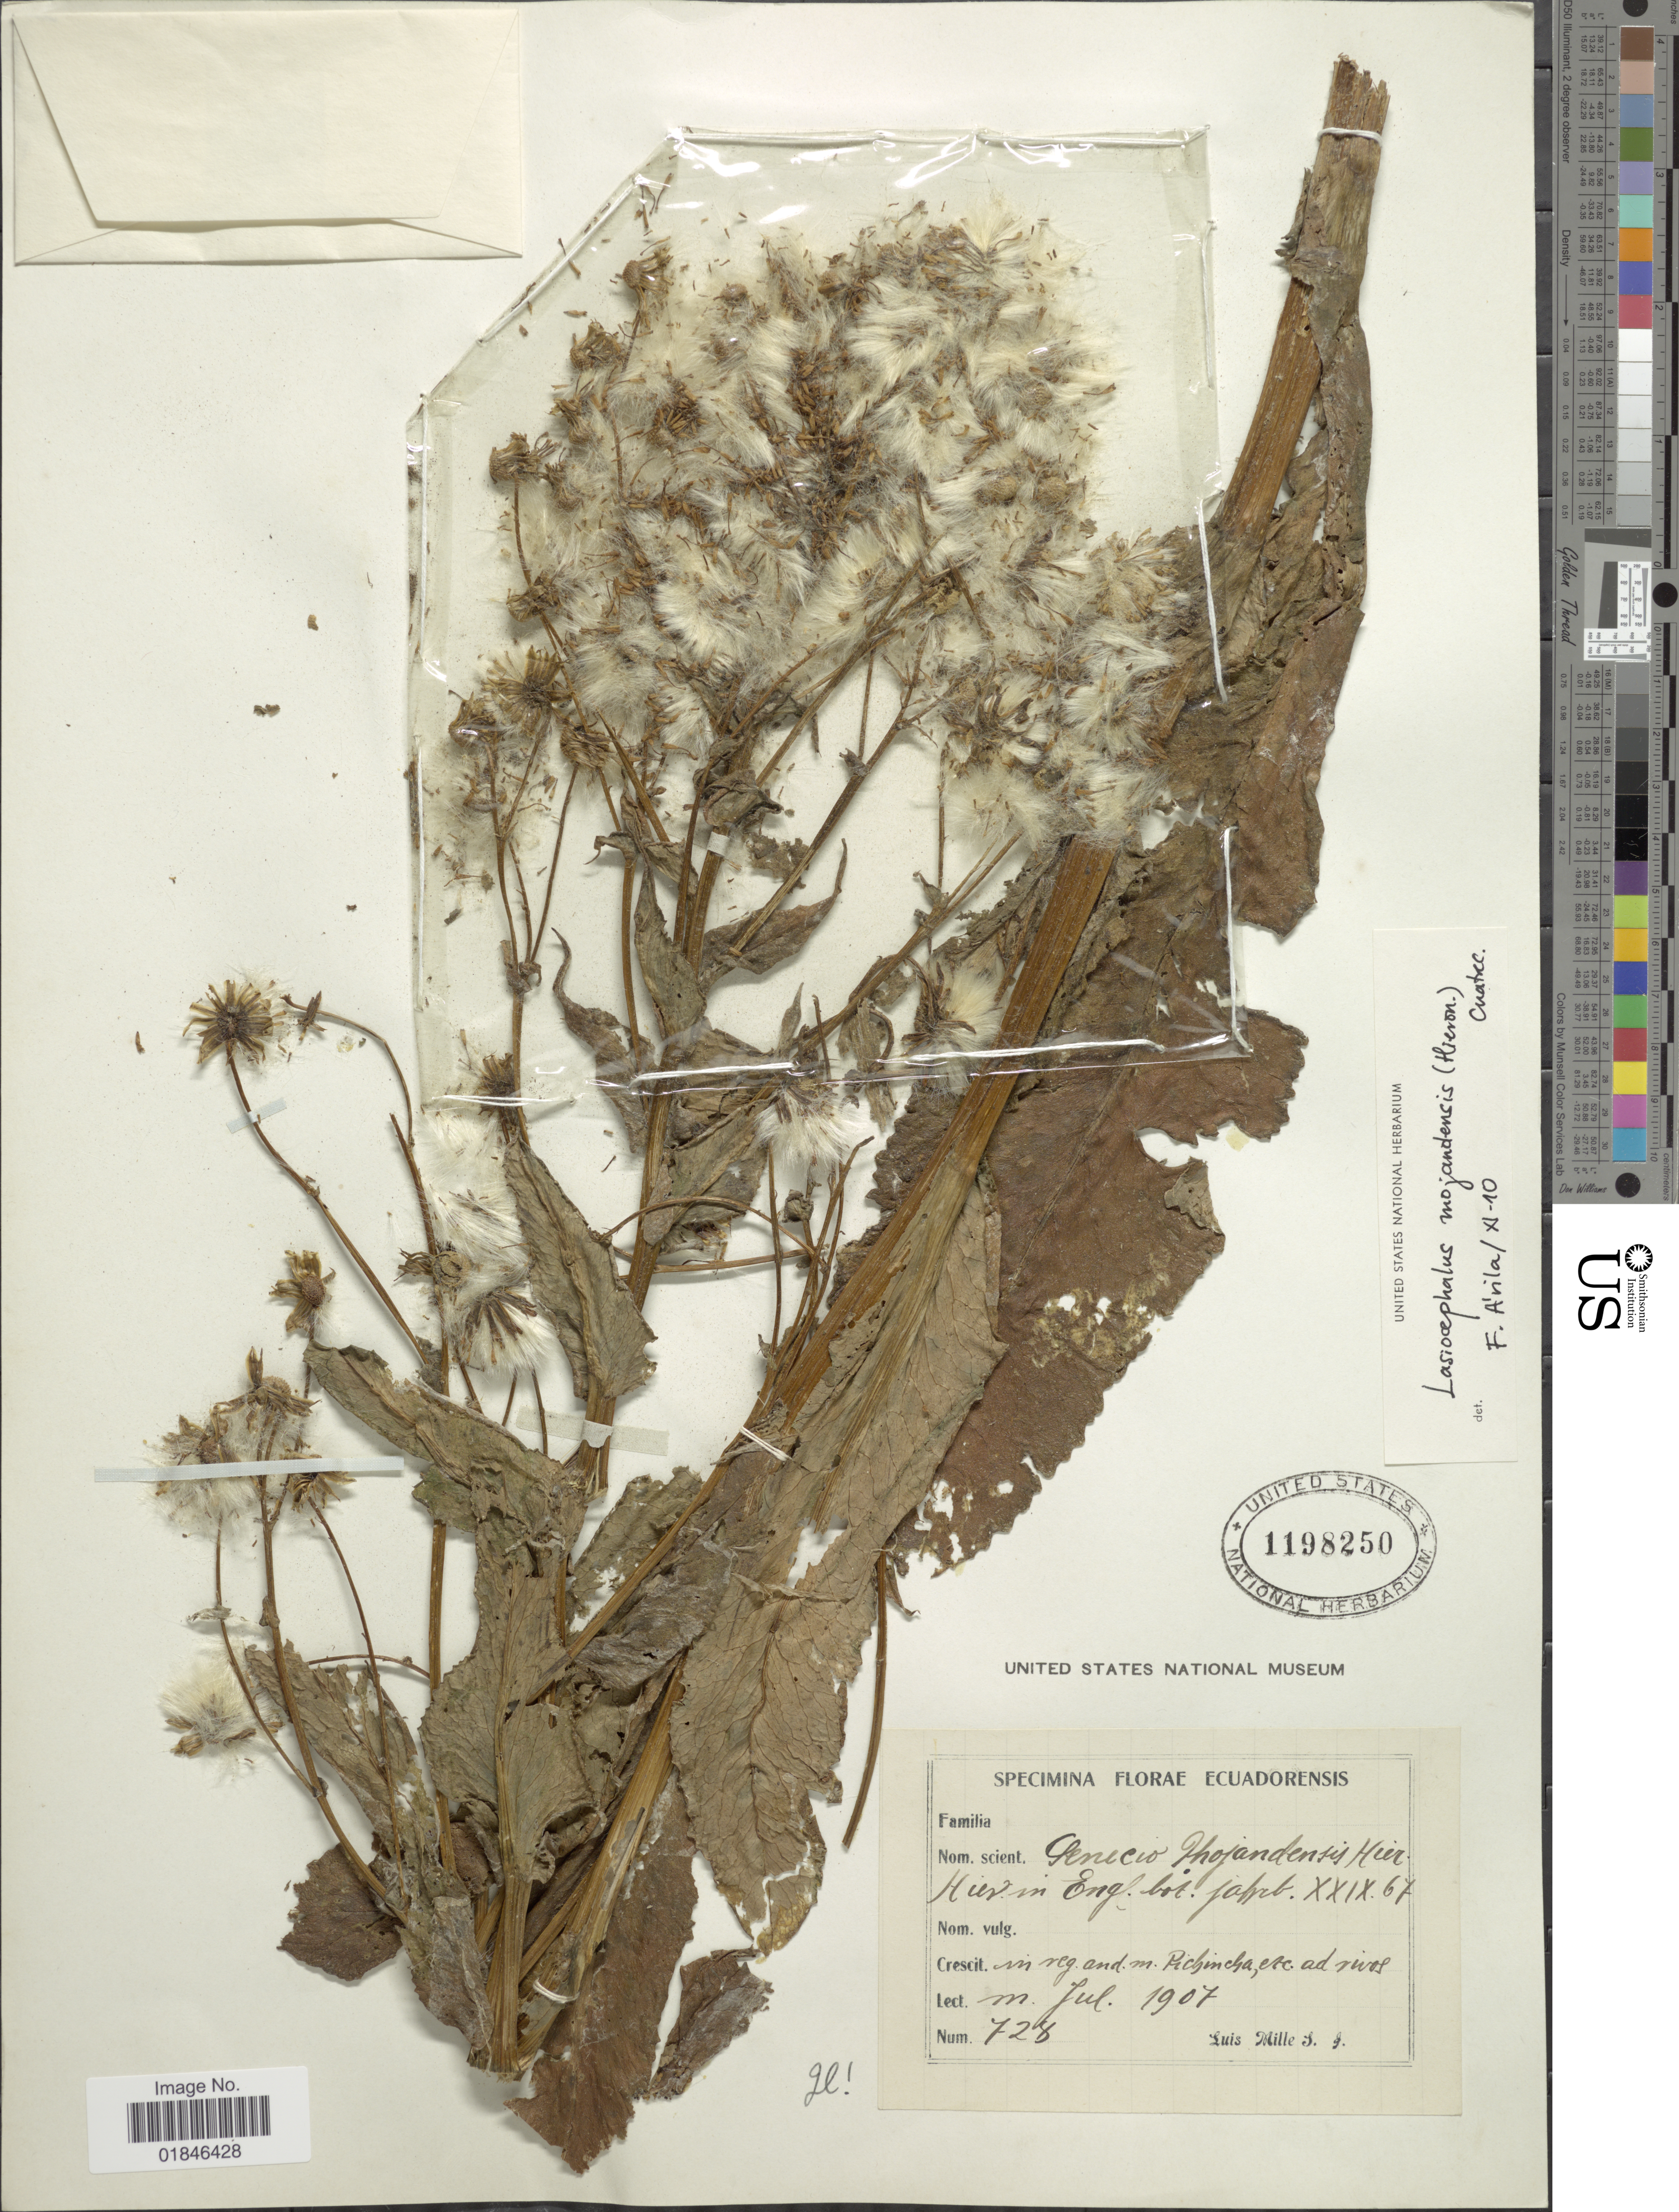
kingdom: Plantae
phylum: Tracheophyta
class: Magnoliopsida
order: Asterales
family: Asteraceae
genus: Senecio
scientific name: Senecio mojandensis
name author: Hieron.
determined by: Salomon, Luciana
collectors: L. Mille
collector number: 728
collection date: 1907-07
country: Ecuador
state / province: Pichincha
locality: In reg. and m. Pichincha, etc. ad rivos.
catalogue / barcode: US 1198250